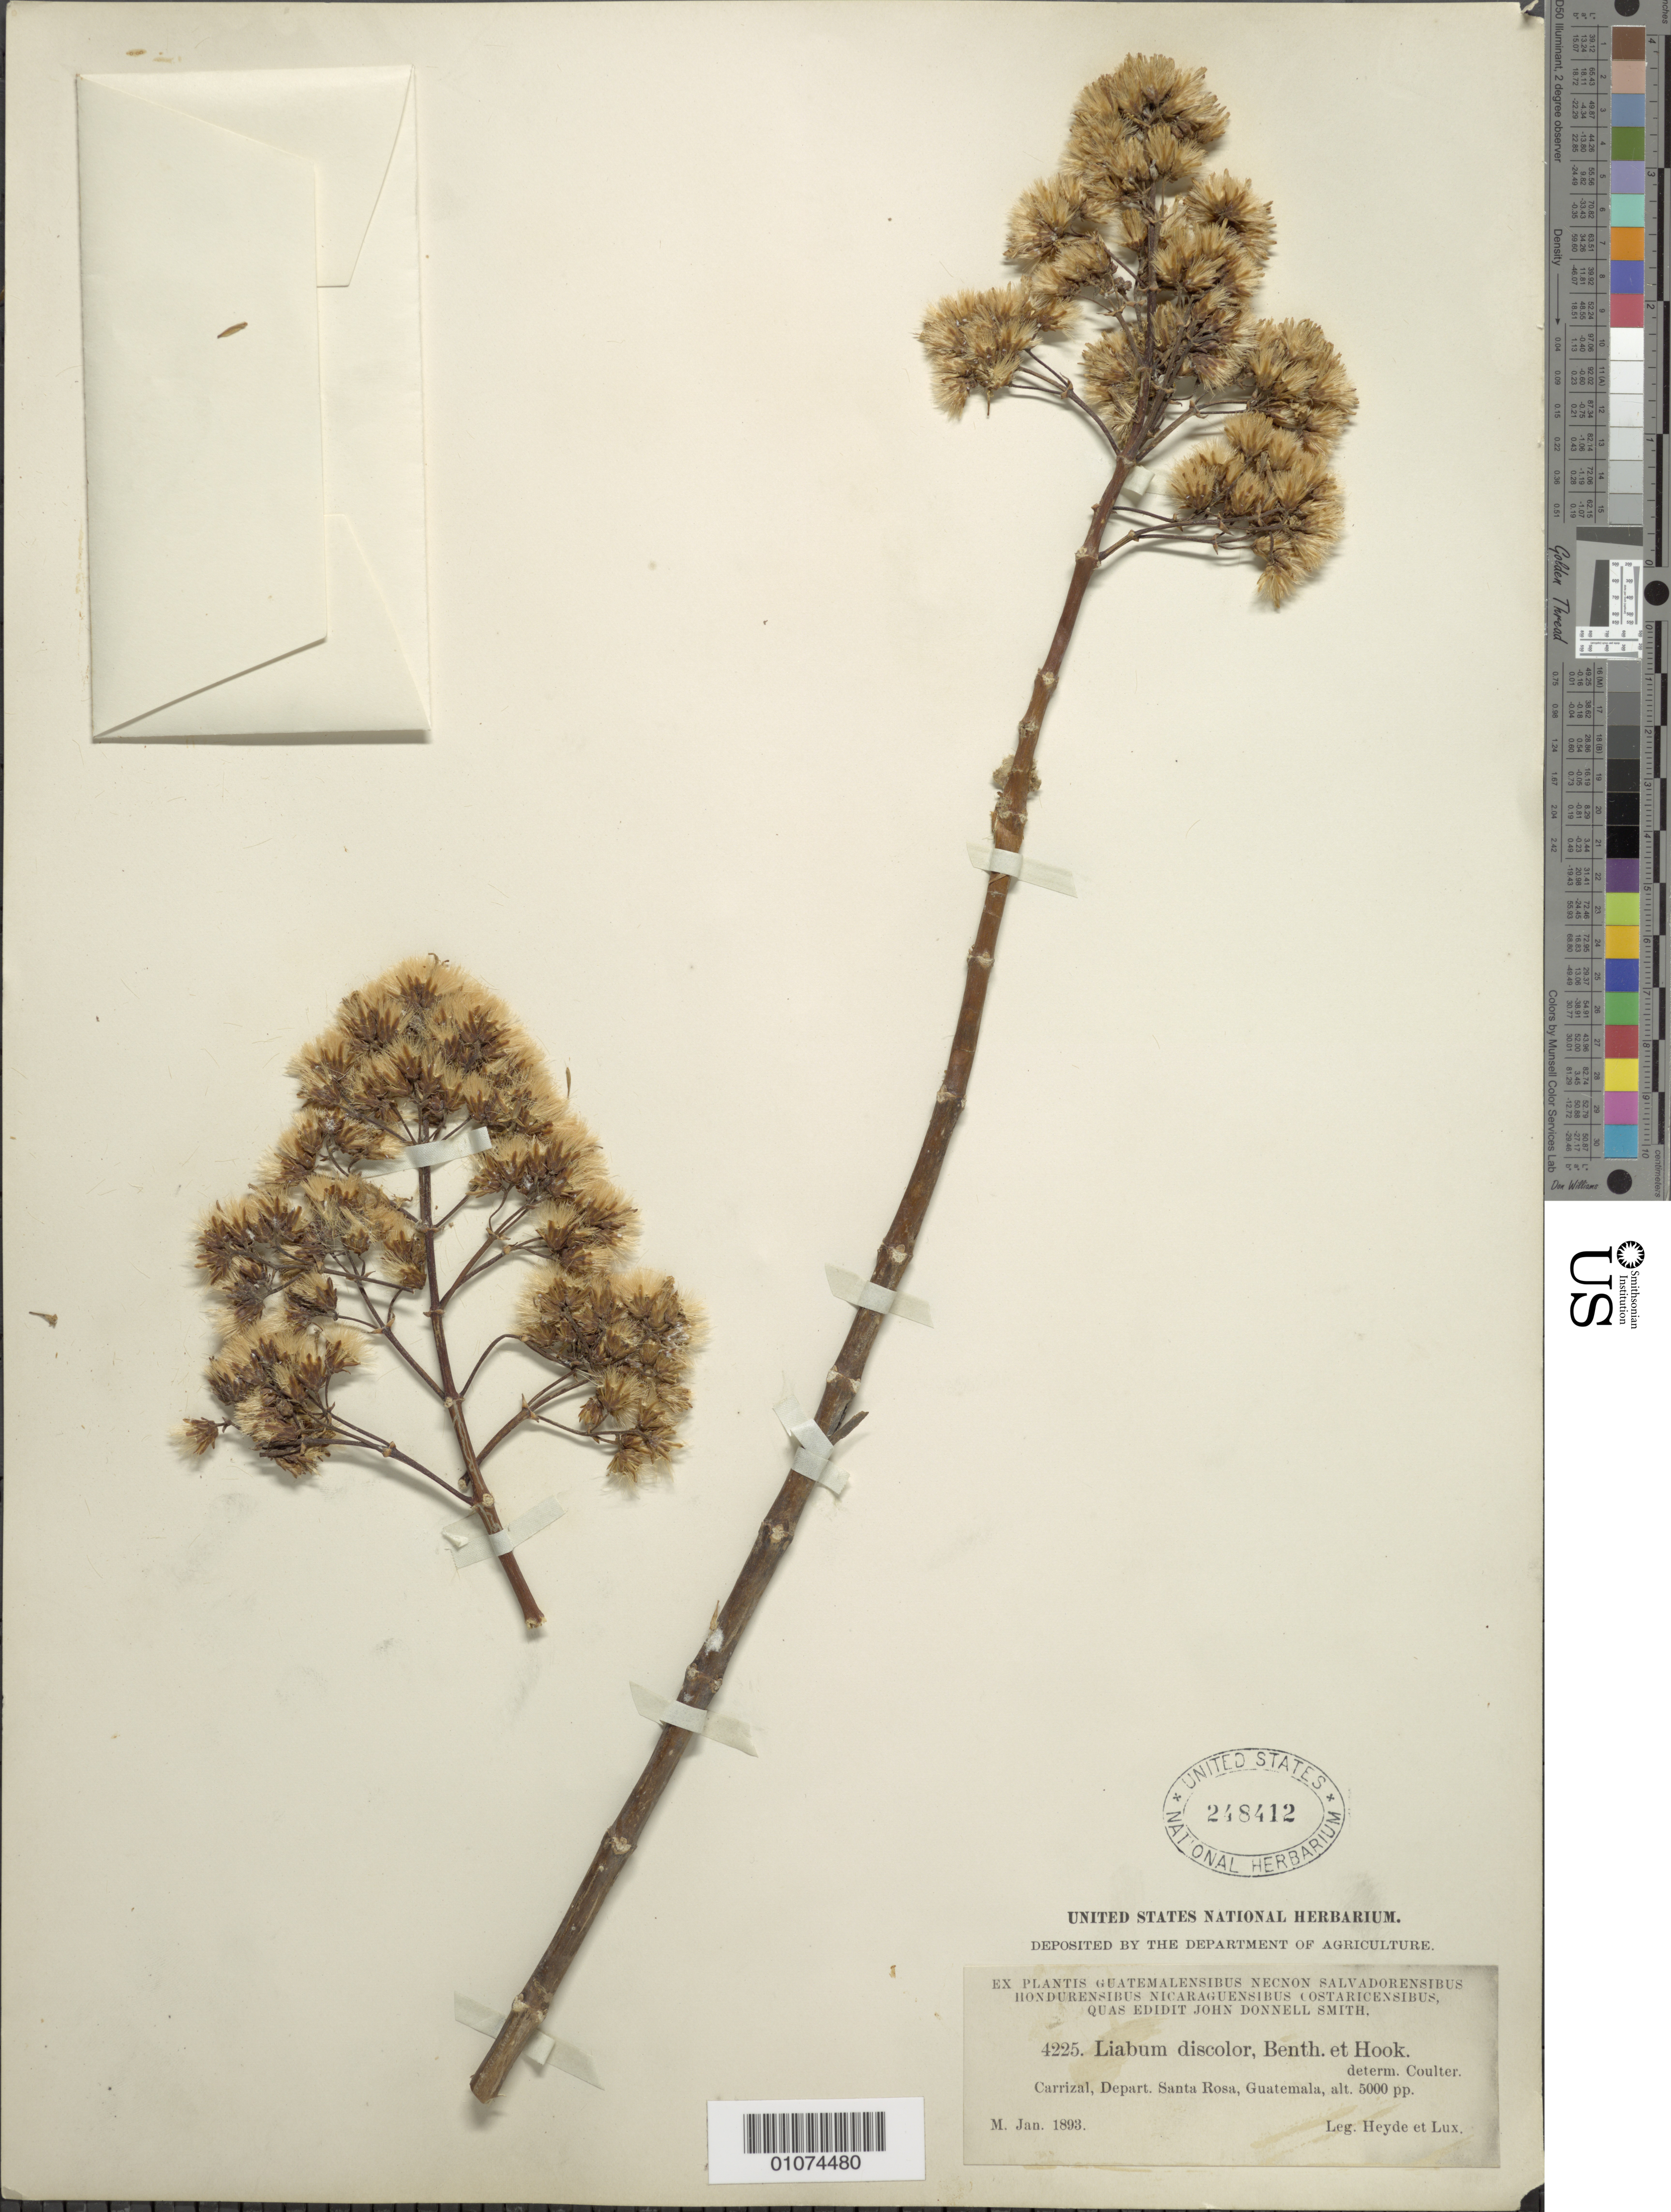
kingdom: Plantae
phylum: Tracheophyta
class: Magnoliopsida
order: Asterales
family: Asteraceae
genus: Sinclairia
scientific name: Sinclairia polyantha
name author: (Klatt) Rydb.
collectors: J. D. Smith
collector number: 4225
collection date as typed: January 1893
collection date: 1893-01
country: Guatemala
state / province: Santa Rosa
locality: Carizal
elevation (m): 5000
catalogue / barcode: US 248412